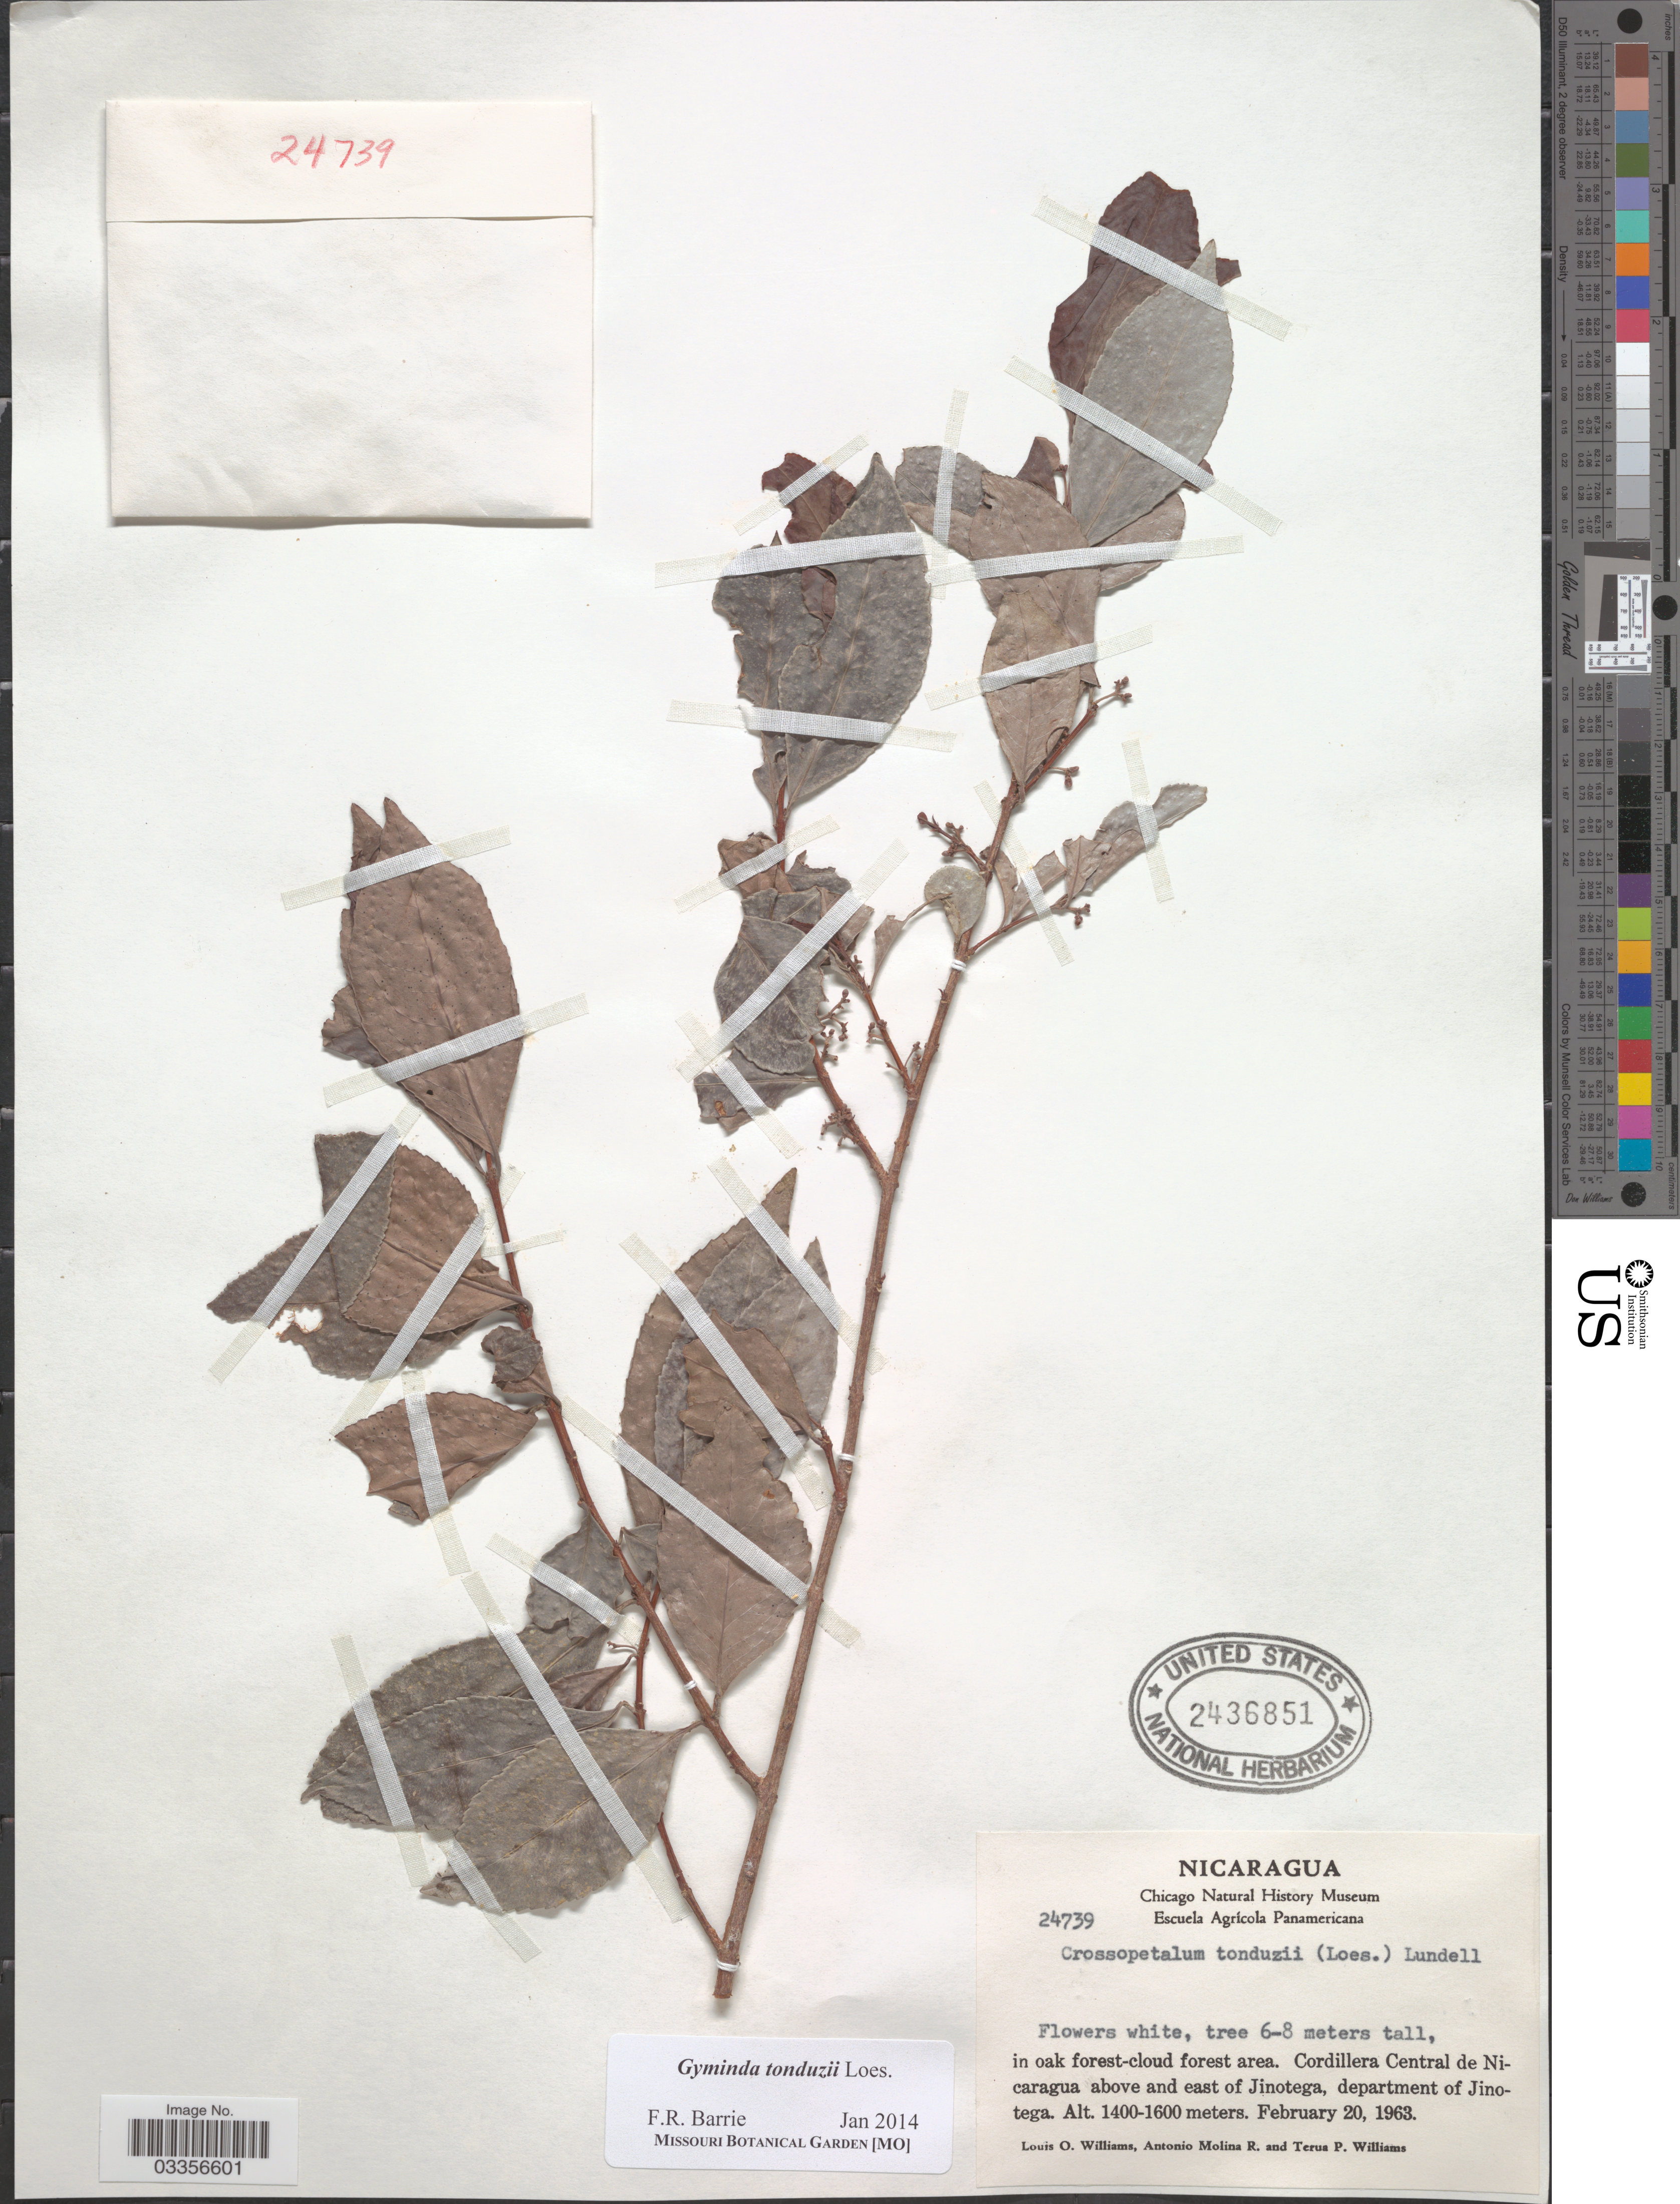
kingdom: Plantae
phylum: Tracheophyta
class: Magnoliopsida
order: Celastrales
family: Celastraceae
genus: Gyminda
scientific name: Gyminda tonduzii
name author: Loes.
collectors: L. O. Williams, A. Molina R. & T. Williams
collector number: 24739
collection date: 1963-02-20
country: Nicaragua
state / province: Jinotega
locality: Cordillera Central de Nicaragua above and east of Jinotega, department of Jinotega.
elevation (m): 1400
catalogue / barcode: US 2436851